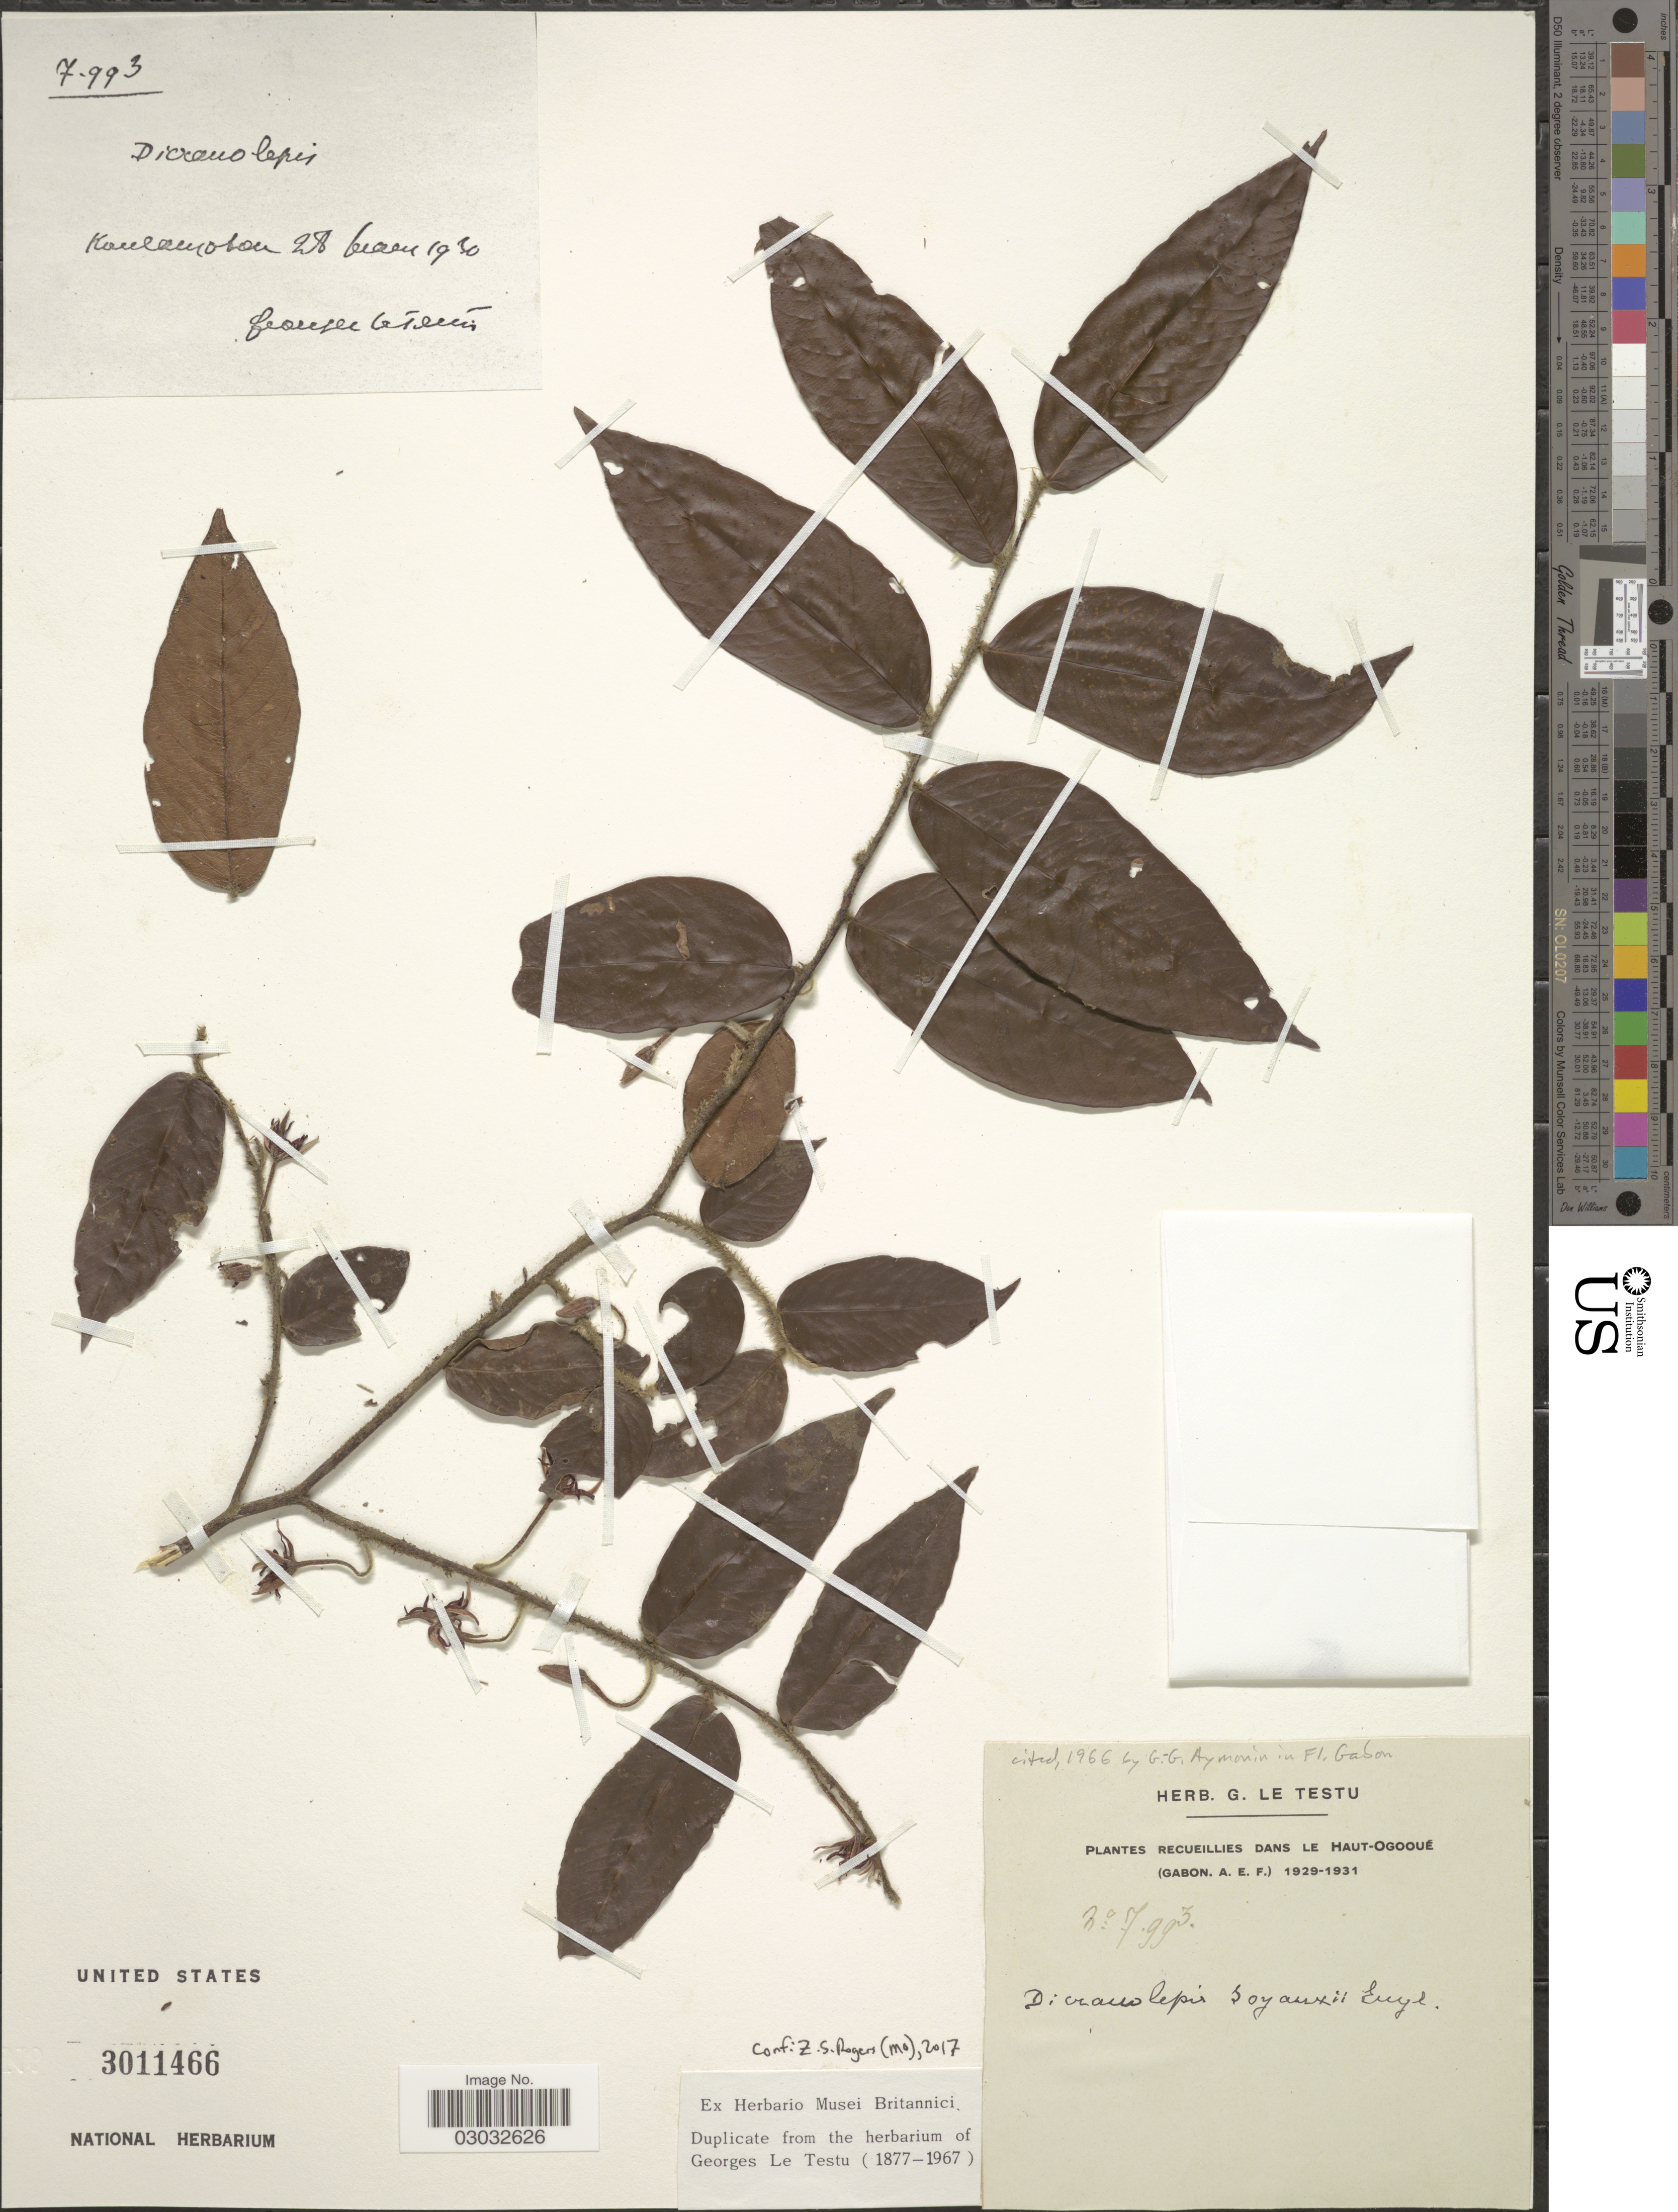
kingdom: Plantae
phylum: Tracheophyta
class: Magnoliopsida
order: Malvales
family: Thymelaeaceae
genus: Dicranolepis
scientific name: Dicranolepis soyauxii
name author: Engl.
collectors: G. Le Testu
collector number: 7993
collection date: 1930-03-28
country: Gabon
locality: Kaulamoban [interpreted]. Dans le Haut-Ogooué (Gabon. A.E.F.).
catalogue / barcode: US 3011466